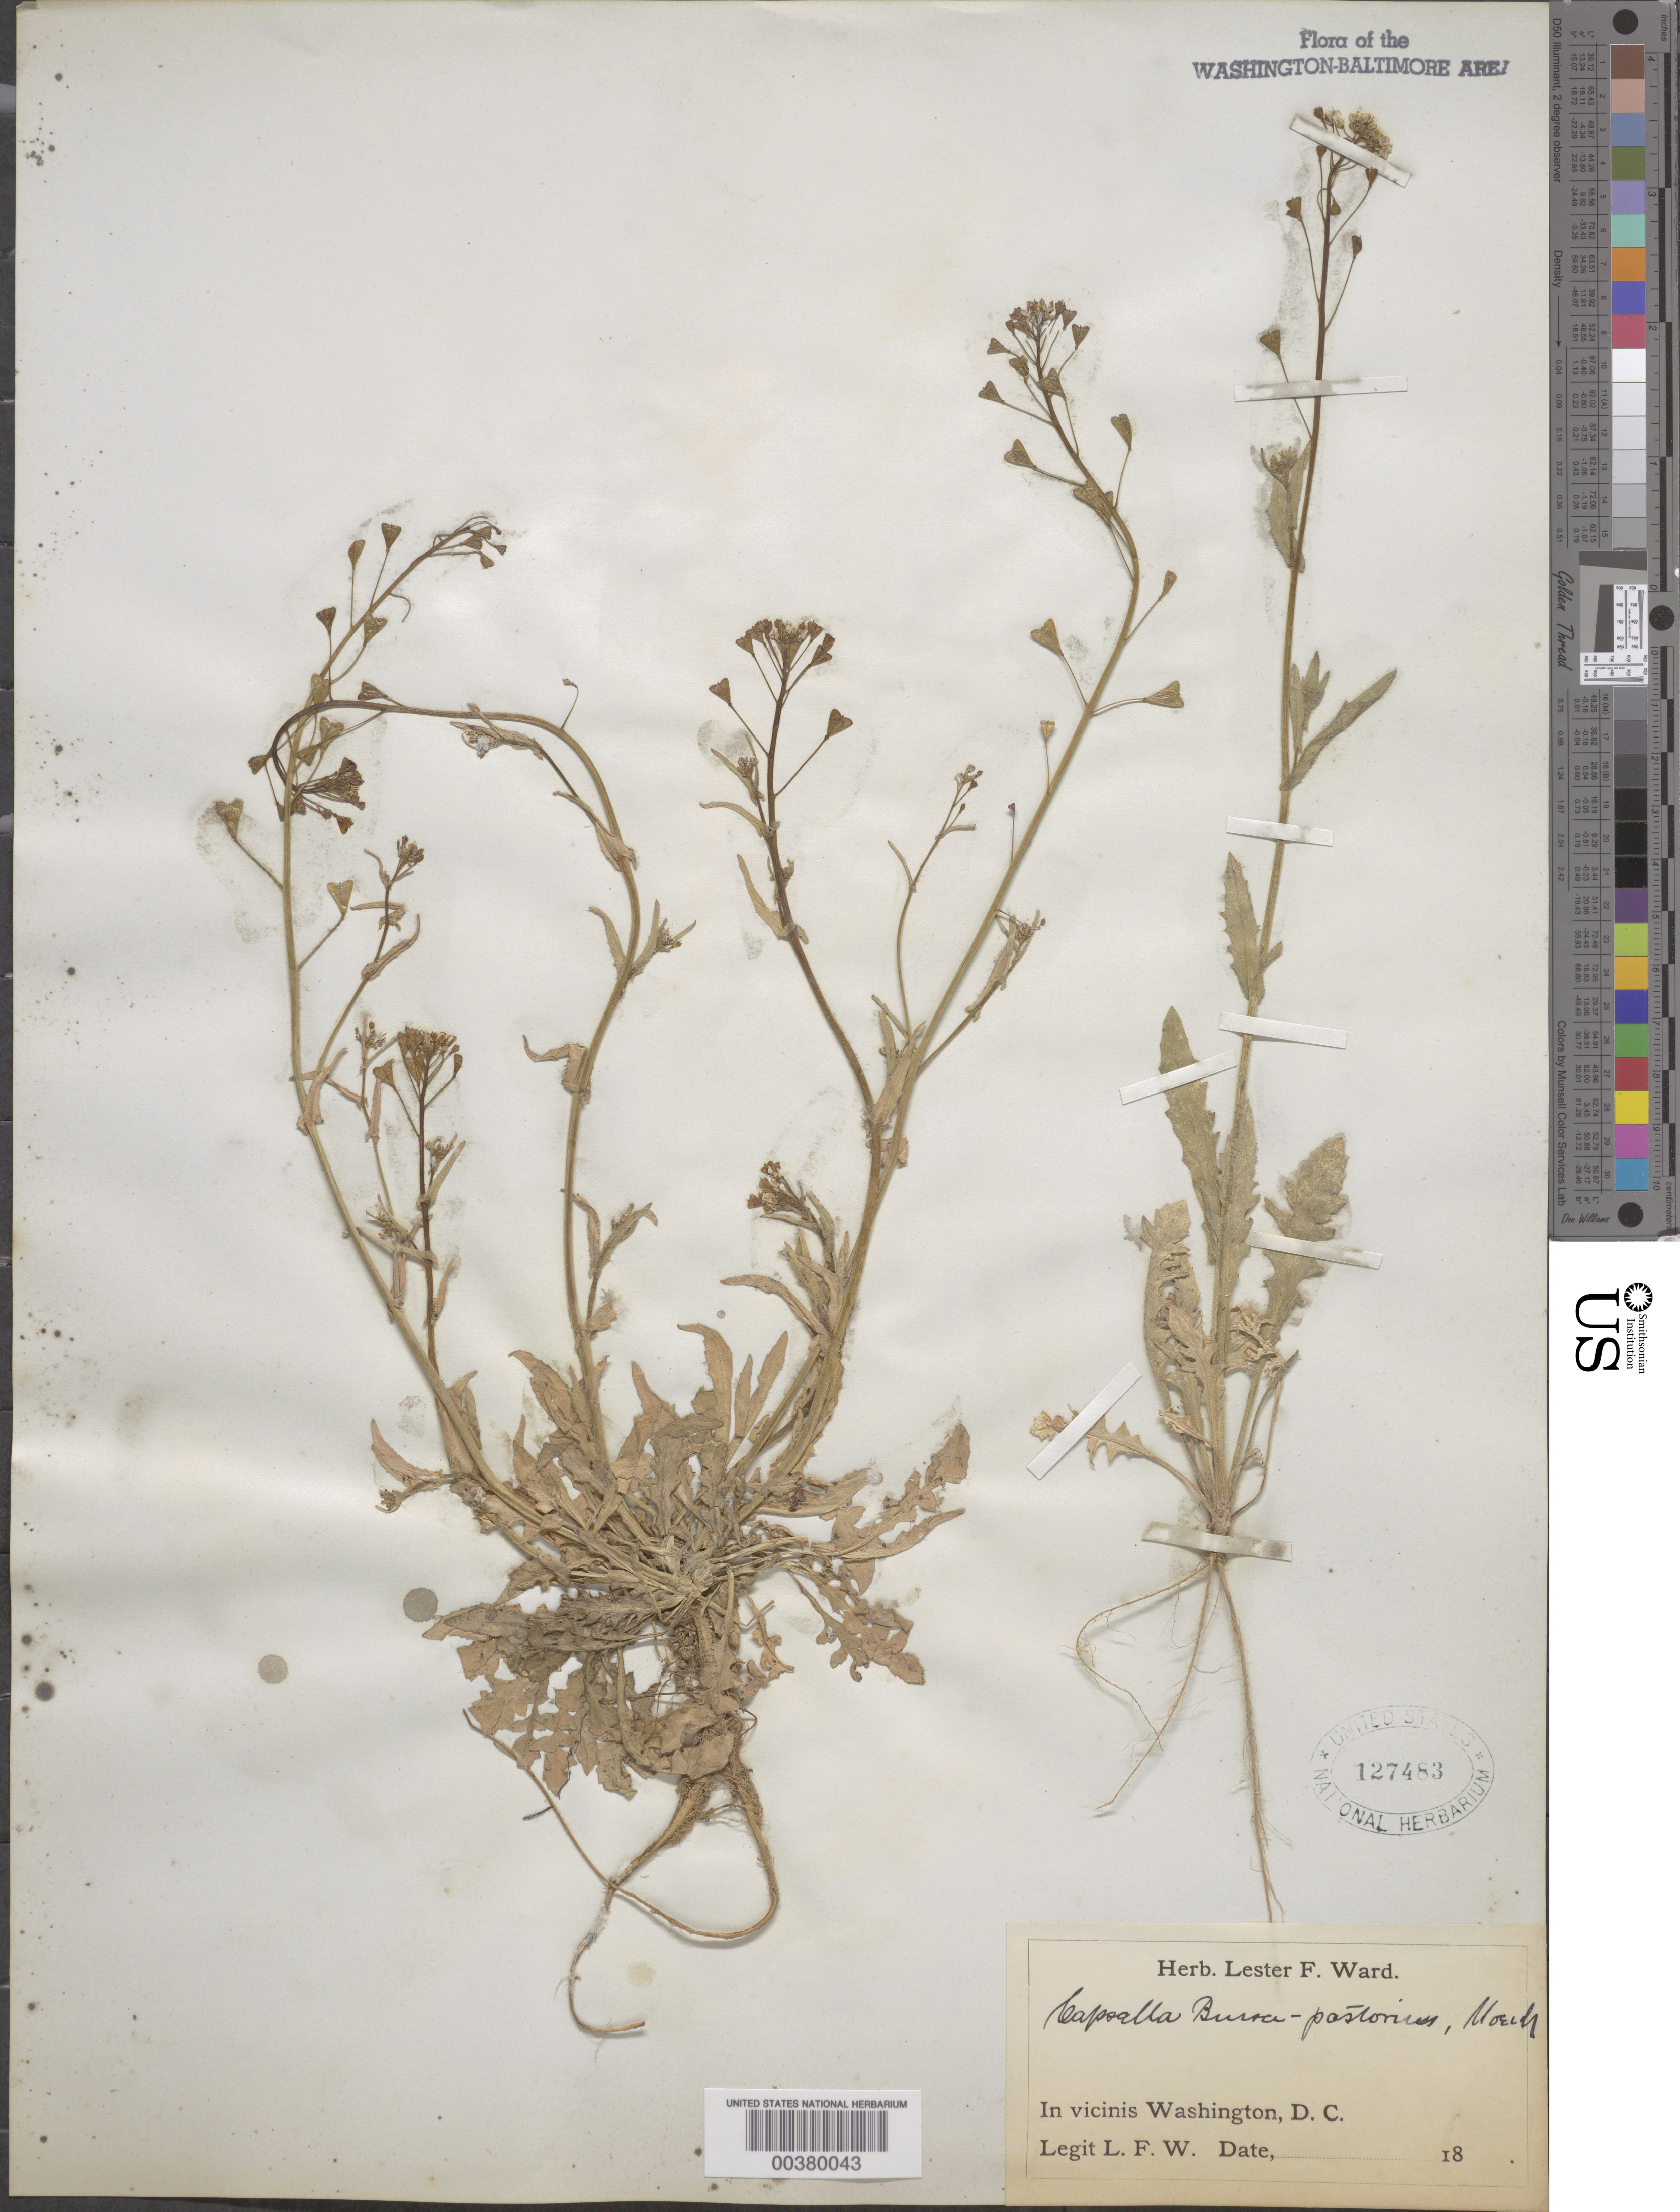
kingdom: Plantae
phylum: Tracheophyta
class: Magnoliopsida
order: Brassicales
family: Brassicaceae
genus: Capsella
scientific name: Capsella bursa-pastoris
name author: (L.) Medik.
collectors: L. F. Ward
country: United States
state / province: District of Columbia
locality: Washington DC Area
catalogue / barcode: US 127483